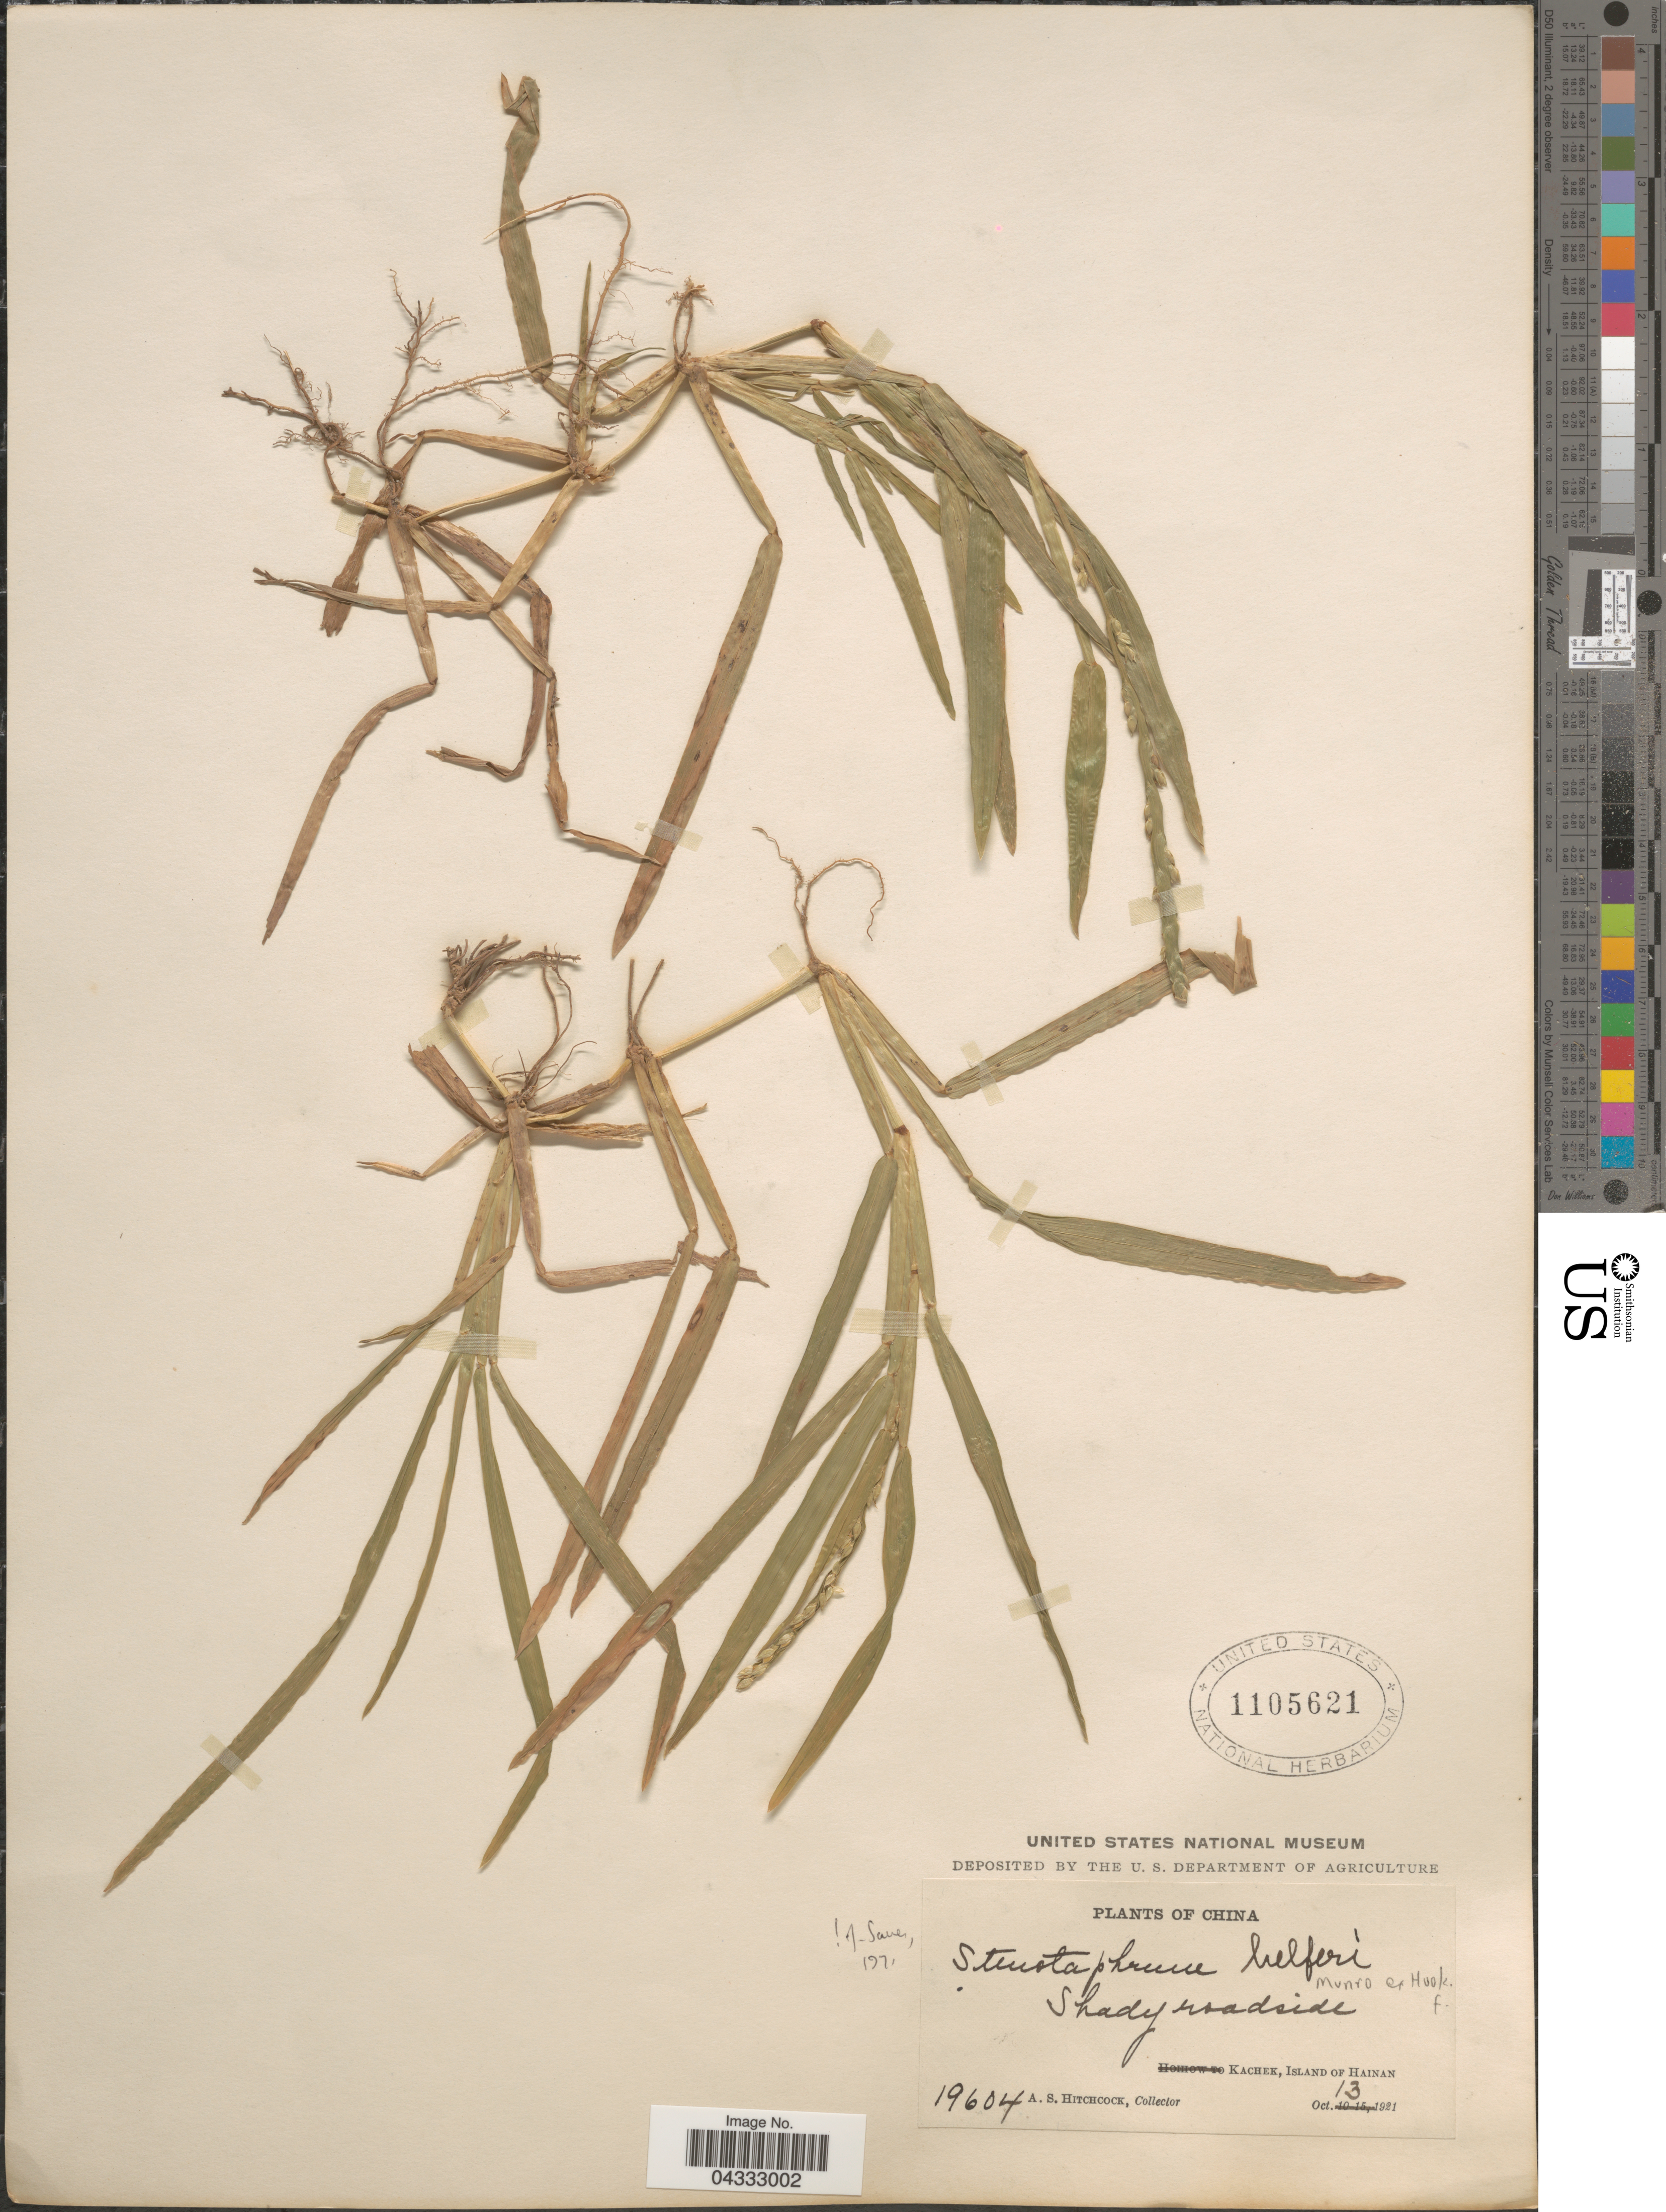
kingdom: Plantae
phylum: Tracheophyta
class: Liliopsida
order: Poales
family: Poaceae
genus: Stenotaphrum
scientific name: Stenotaphrum helferi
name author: Munro ex Hook. f.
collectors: A. S. Hitchcock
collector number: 19604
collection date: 1921-10-13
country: China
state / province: Hainan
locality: Shady roadside. Kachek, Island of Hainan.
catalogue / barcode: US 1105621